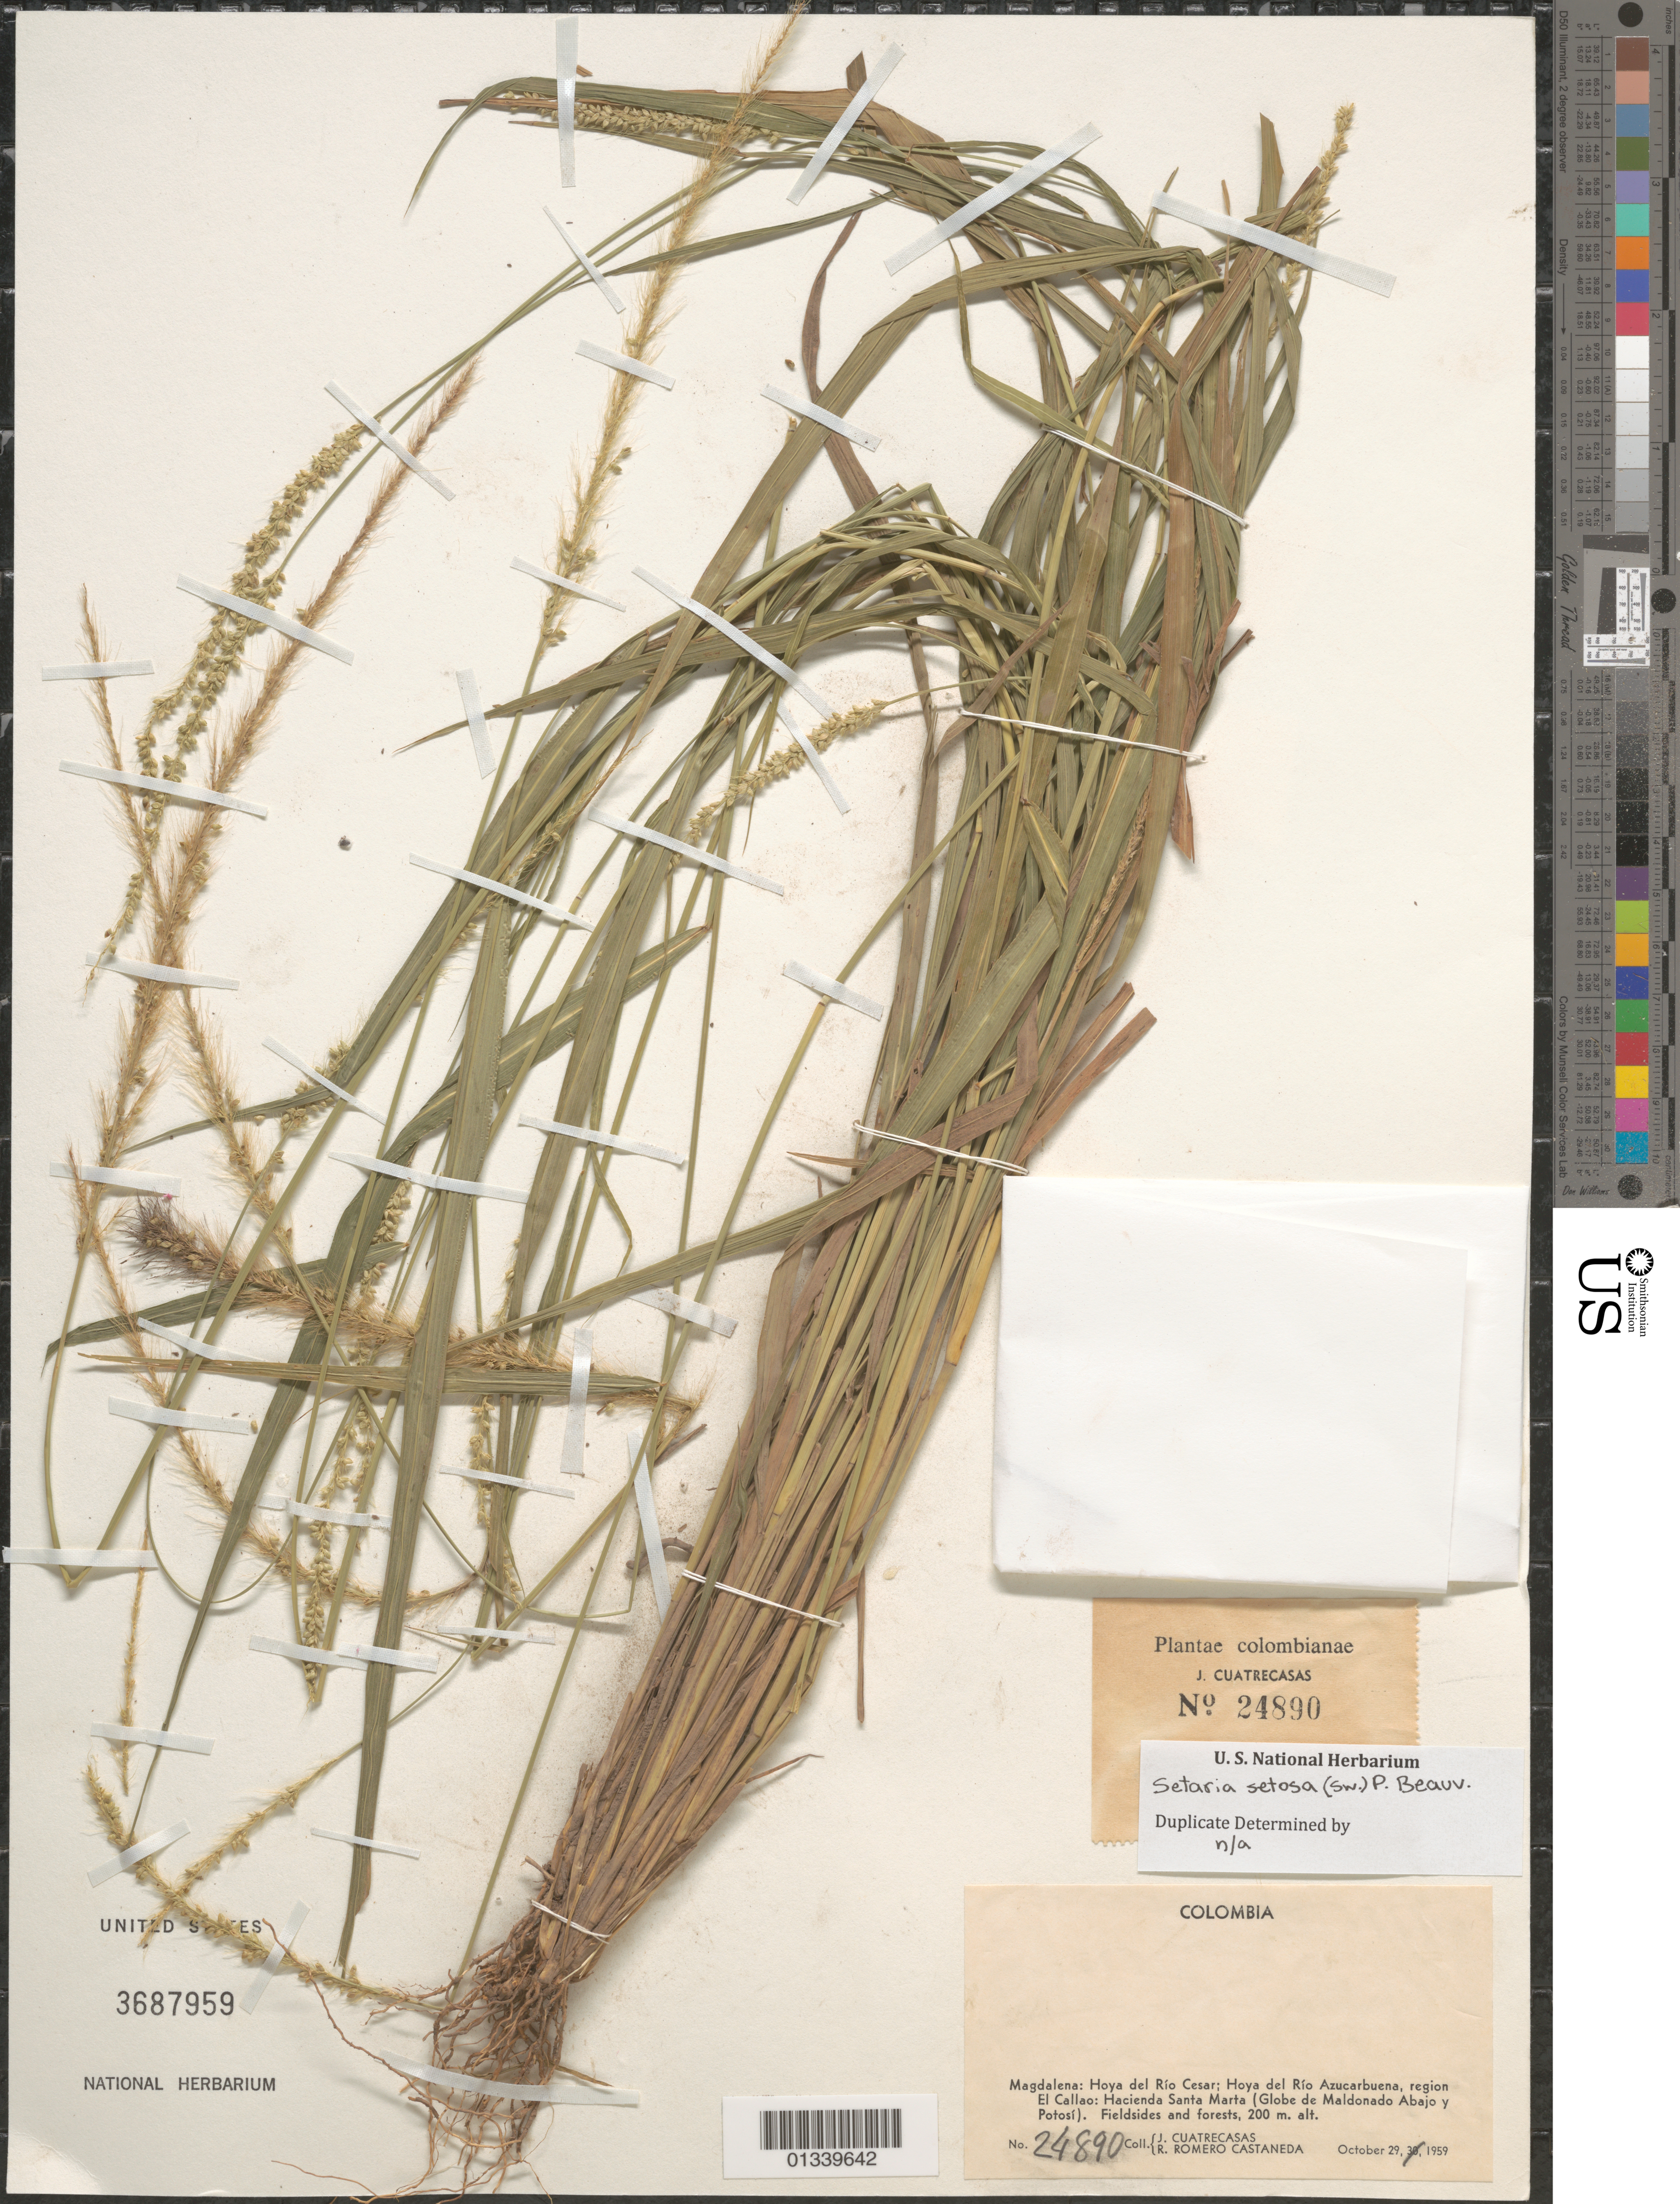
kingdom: Plantae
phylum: Tracheophyta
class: Liliopsida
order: Poales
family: Poaceae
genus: Setaria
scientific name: Setaria setosa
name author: (Sw.) P. Beauv.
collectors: J. Cuatrecasas & R. Romero Castañeda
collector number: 24890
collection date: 1959-10-29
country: Colombia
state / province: Magdalena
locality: Hoya del Rio Cesar; Hoya del Rio Azucarbuena, region El Callao: Hacienda Santa Marta (Glode de Maldonado Abajo y Potosi)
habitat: Fieldsides and forests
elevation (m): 200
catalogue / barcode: US 3687959